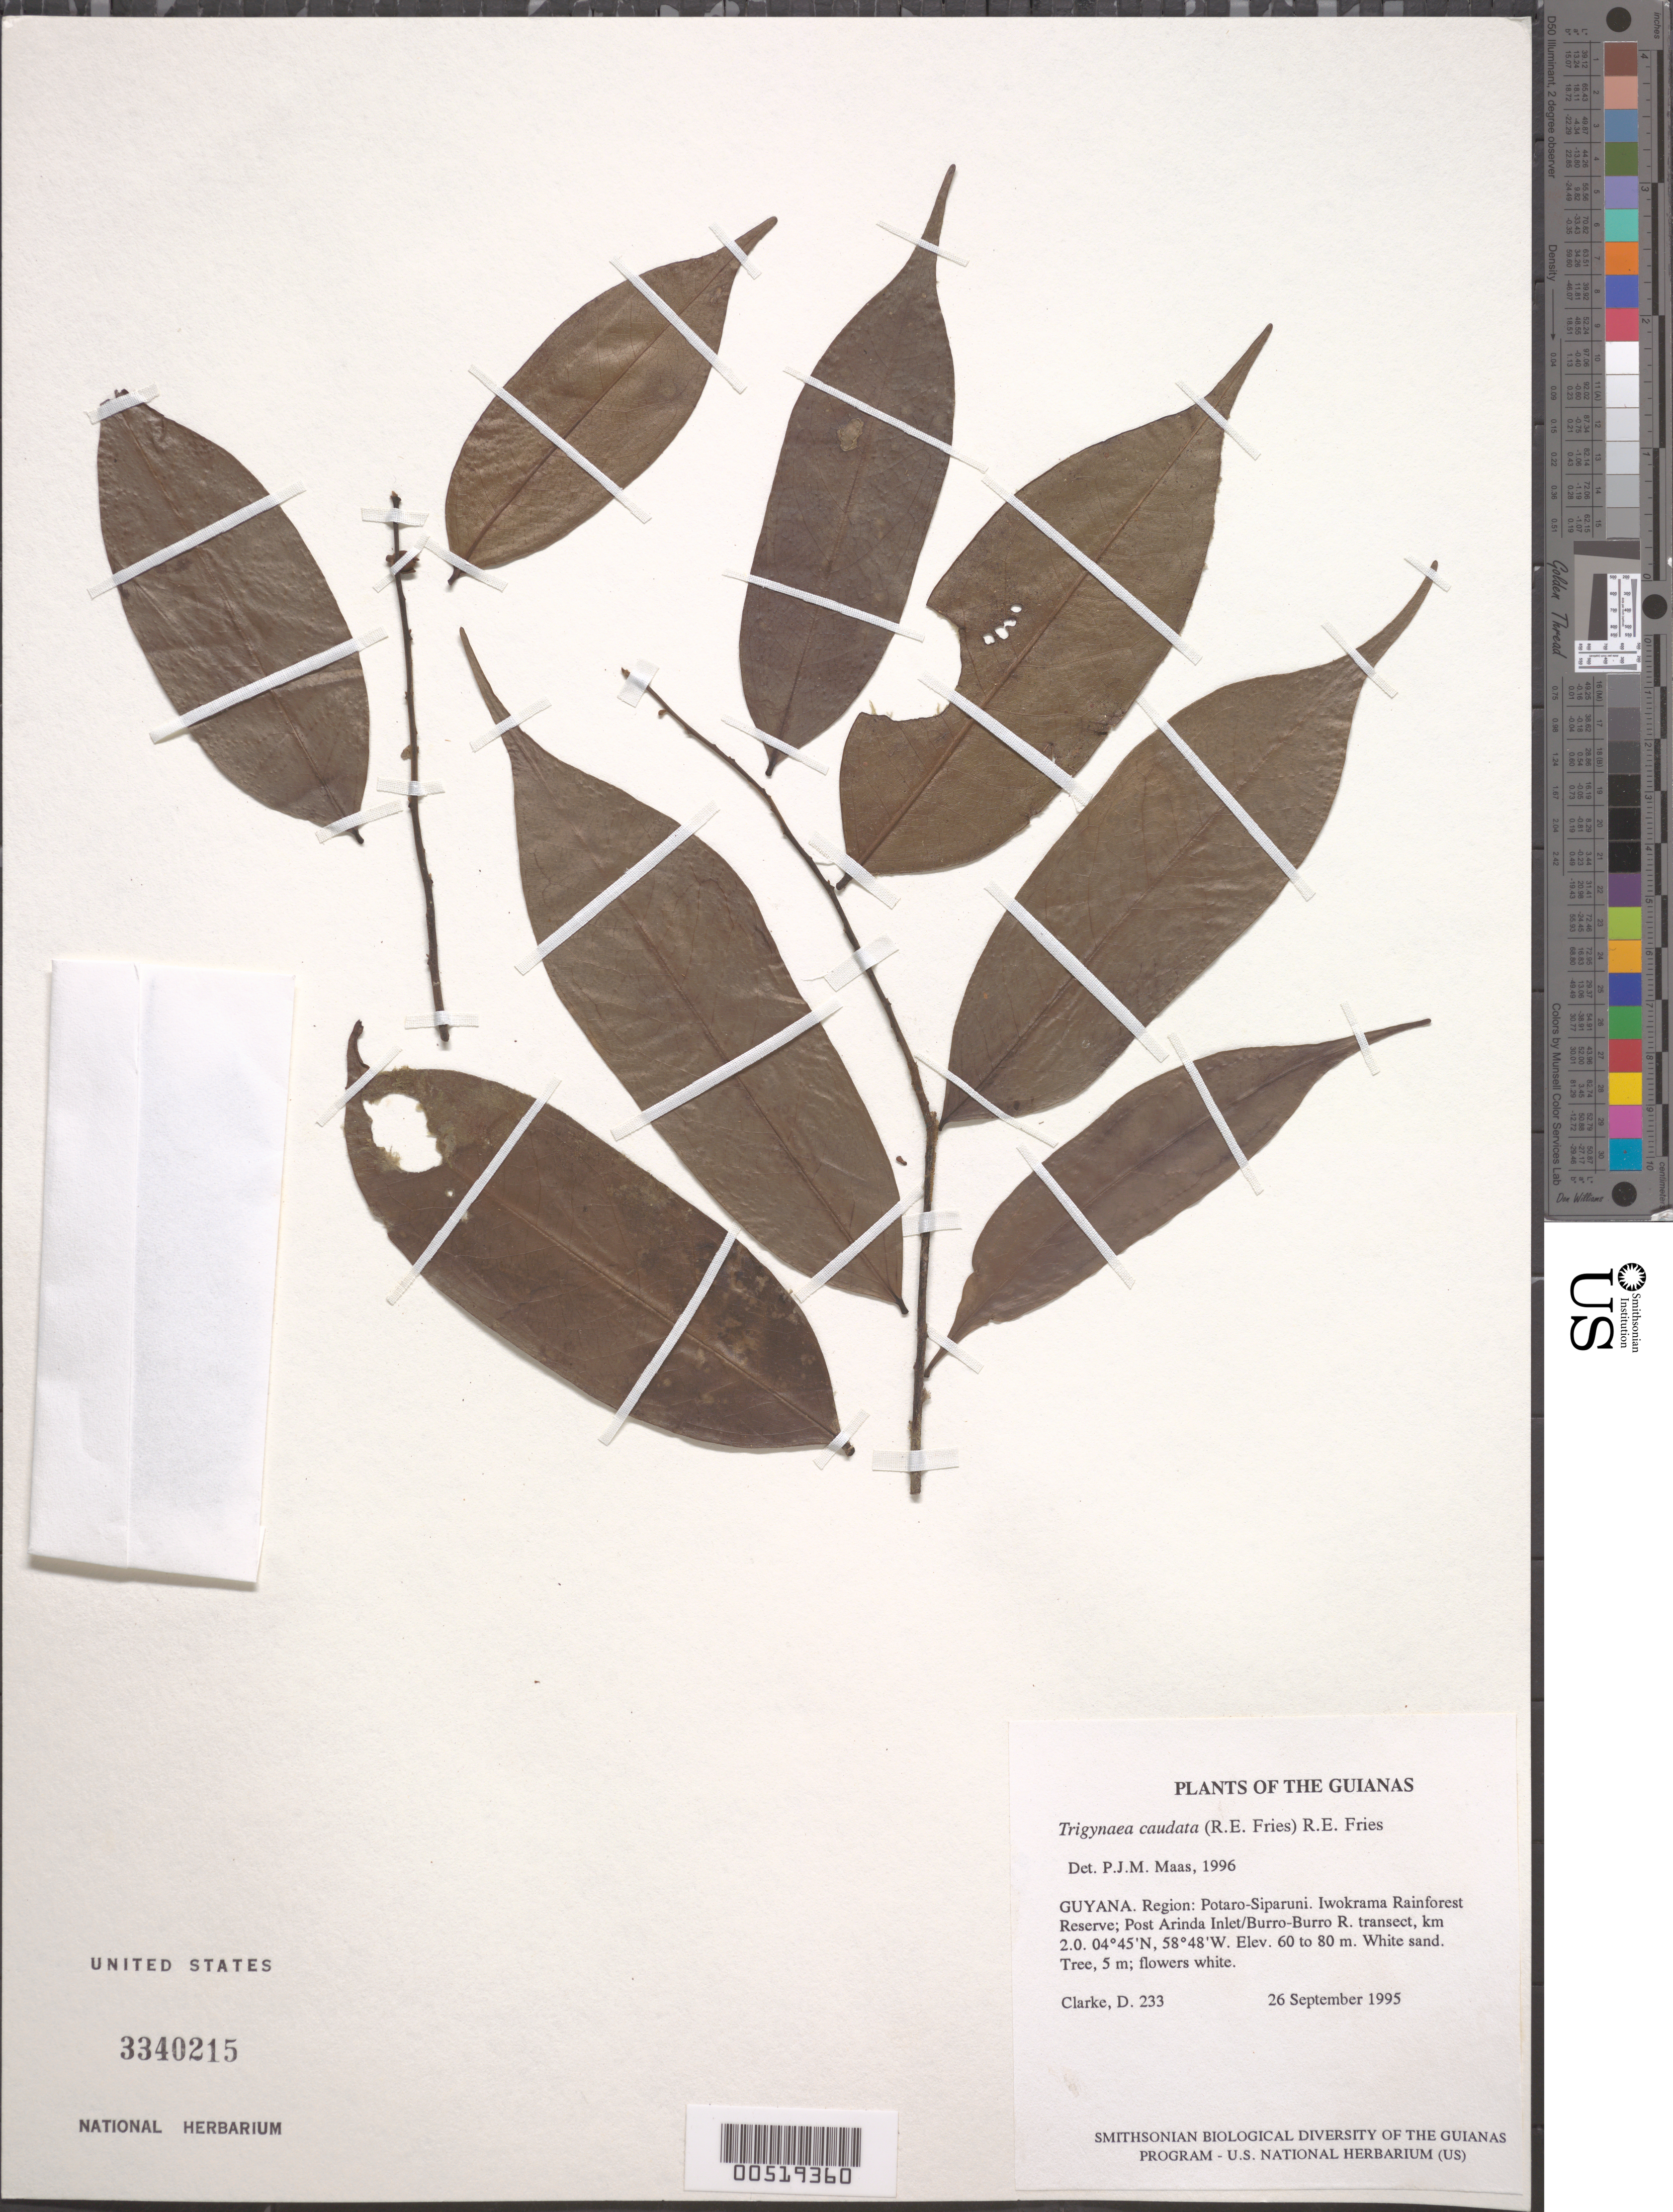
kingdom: Plantae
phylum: Tracheophyta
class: Magnoliopsida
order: Magnoliales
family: Annonaceae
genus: Trigynaea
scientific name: Trigynaea caudata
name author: (R.E. Fr.) R.E. Fr.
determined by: Maas, Paul J. M.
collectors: H. D. Clarke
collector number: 233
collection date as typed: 26 September 1995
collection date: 1995-09-26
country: Guyana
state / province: Potaro-Siparuni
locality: Iwokrama Rainforest Reserve; Post Arinda Inlet/Burro-Burro R. transect, km 2.0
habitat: White sand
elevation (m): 60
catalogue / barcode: US 3340215